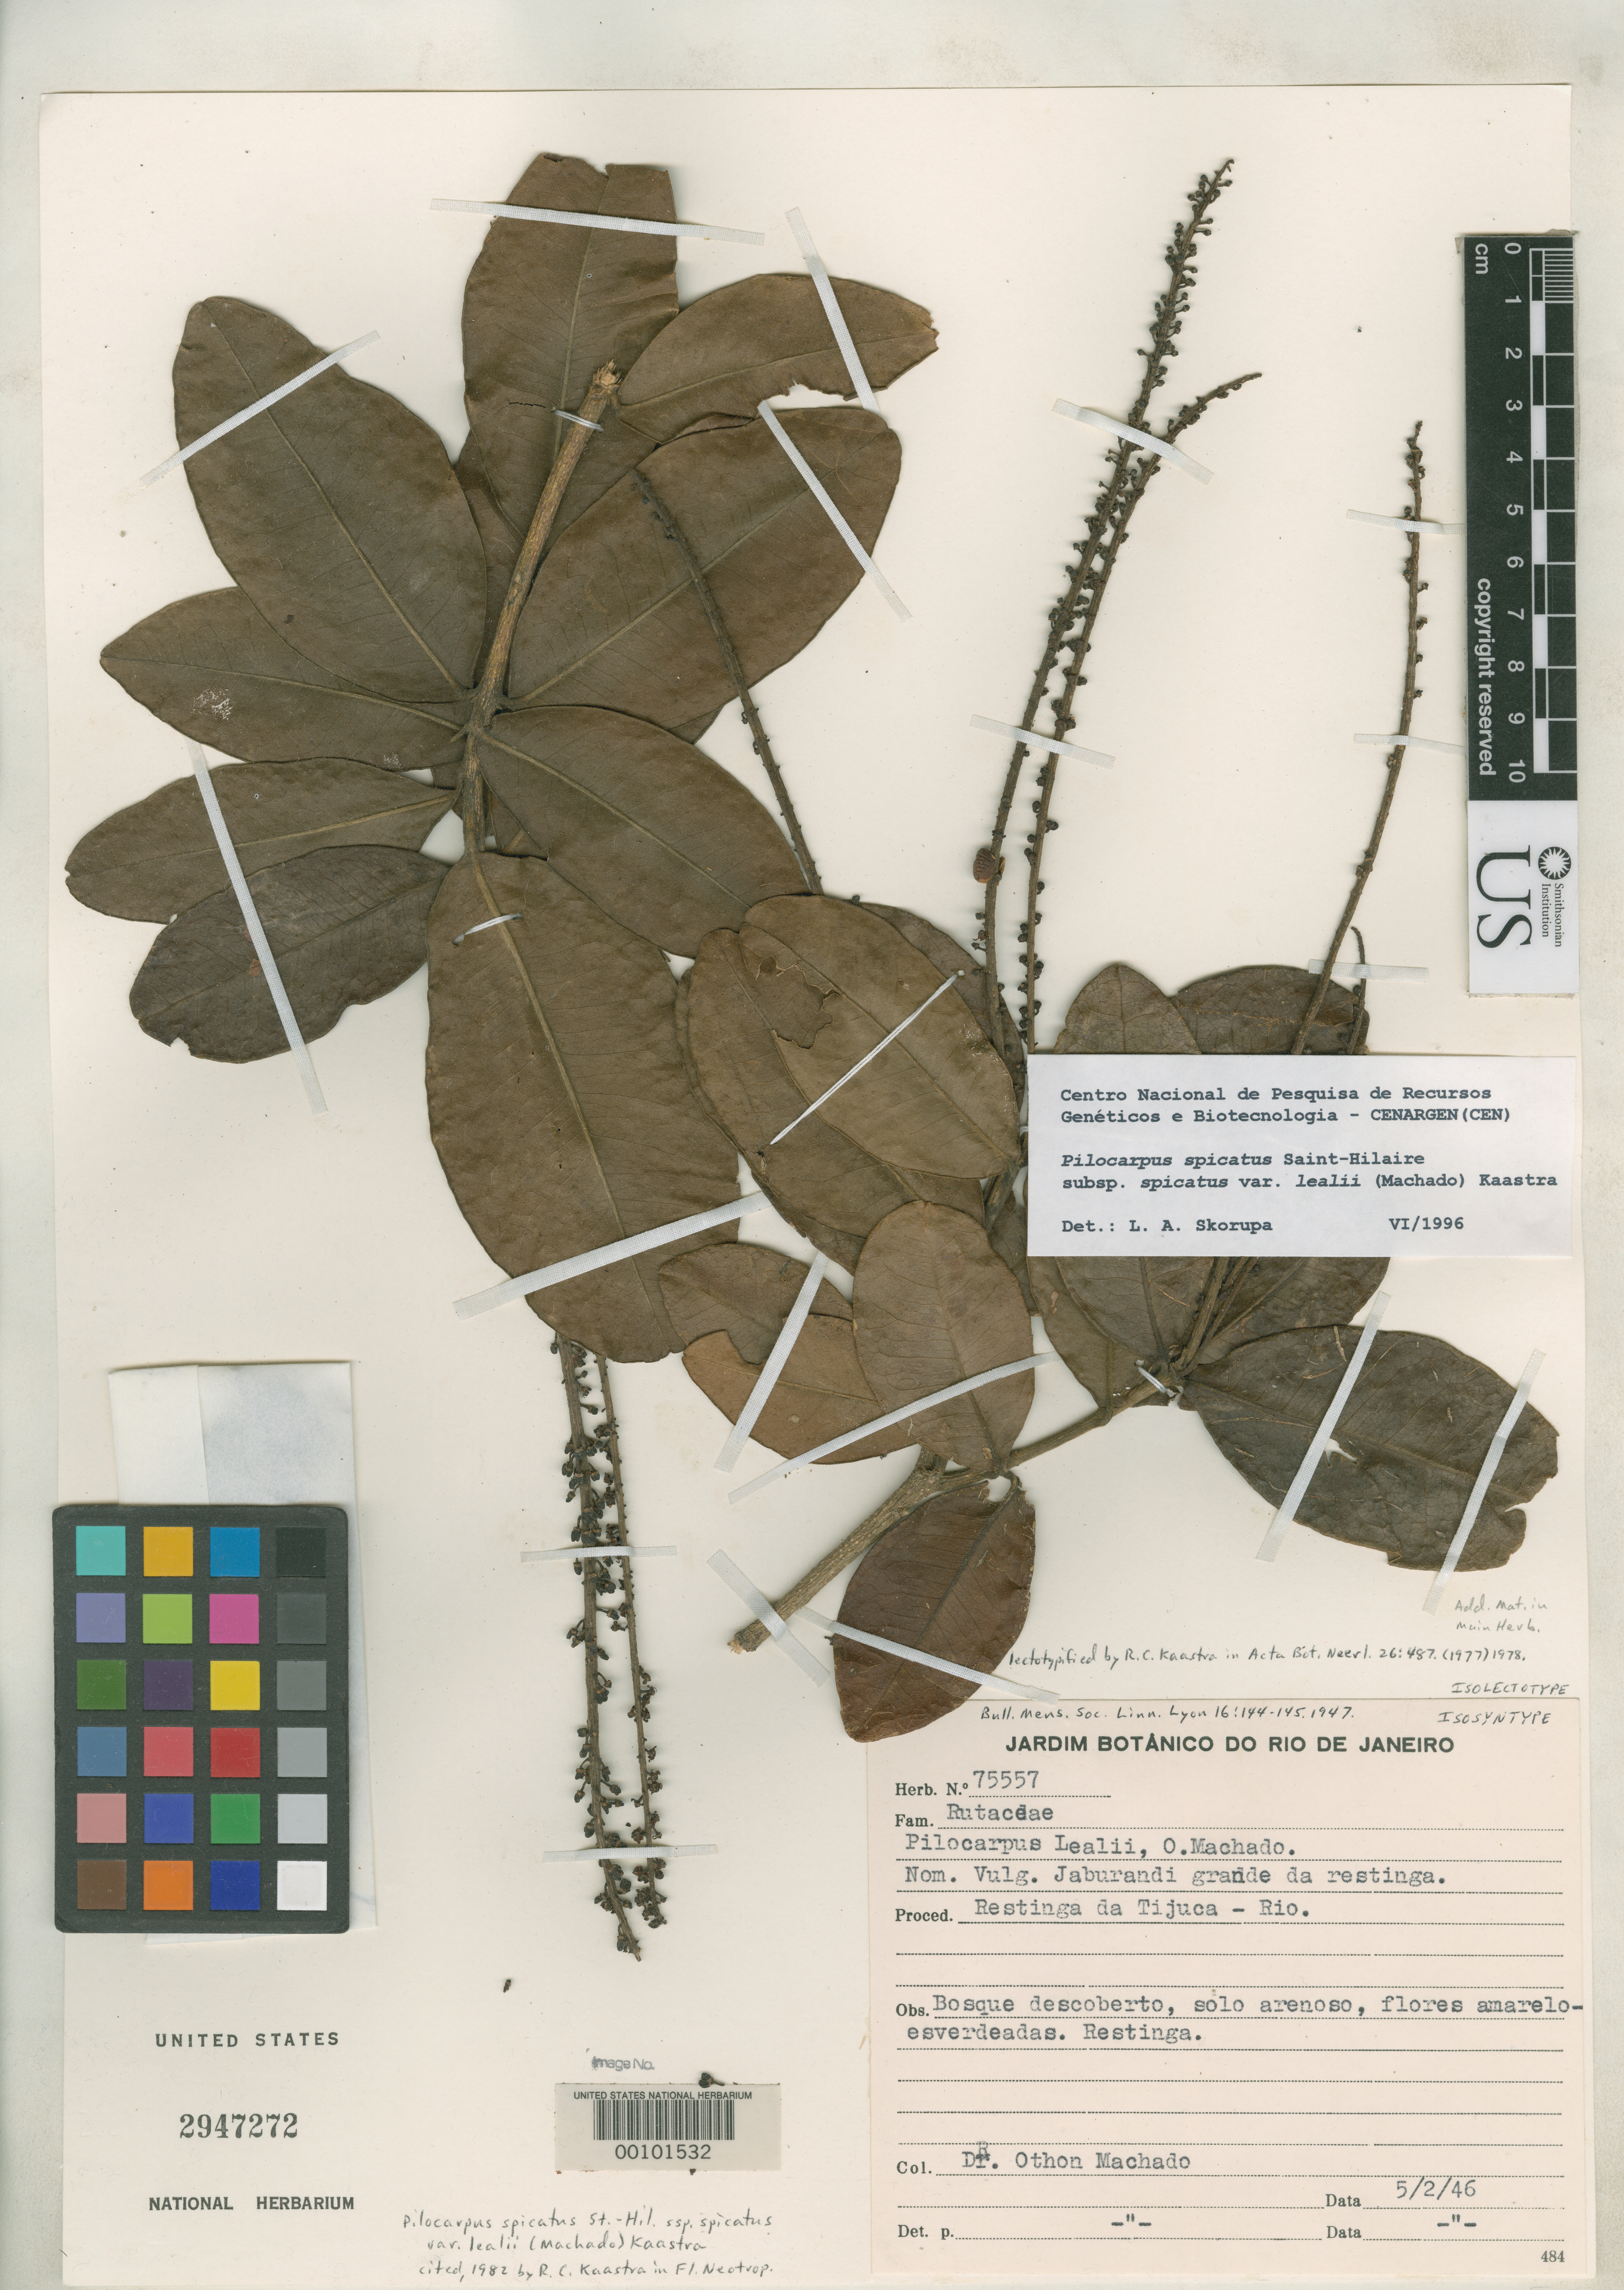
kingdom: Plantae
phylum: Tracheophyta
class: Magnoliopsida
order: Sapindales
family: Rutaceae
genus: Pilocarpus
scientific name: Pilocarpus lealii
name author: Machado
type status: Isolectotype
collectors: O. X. Machado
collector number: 75557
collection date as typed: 05 Feb 1946 or 02 May 1946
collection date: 1946-02-05 or 1946-05-02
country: Brazil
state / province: Rio de Janeiro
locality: Restinga da Tijuca.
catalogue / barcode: US 2947272